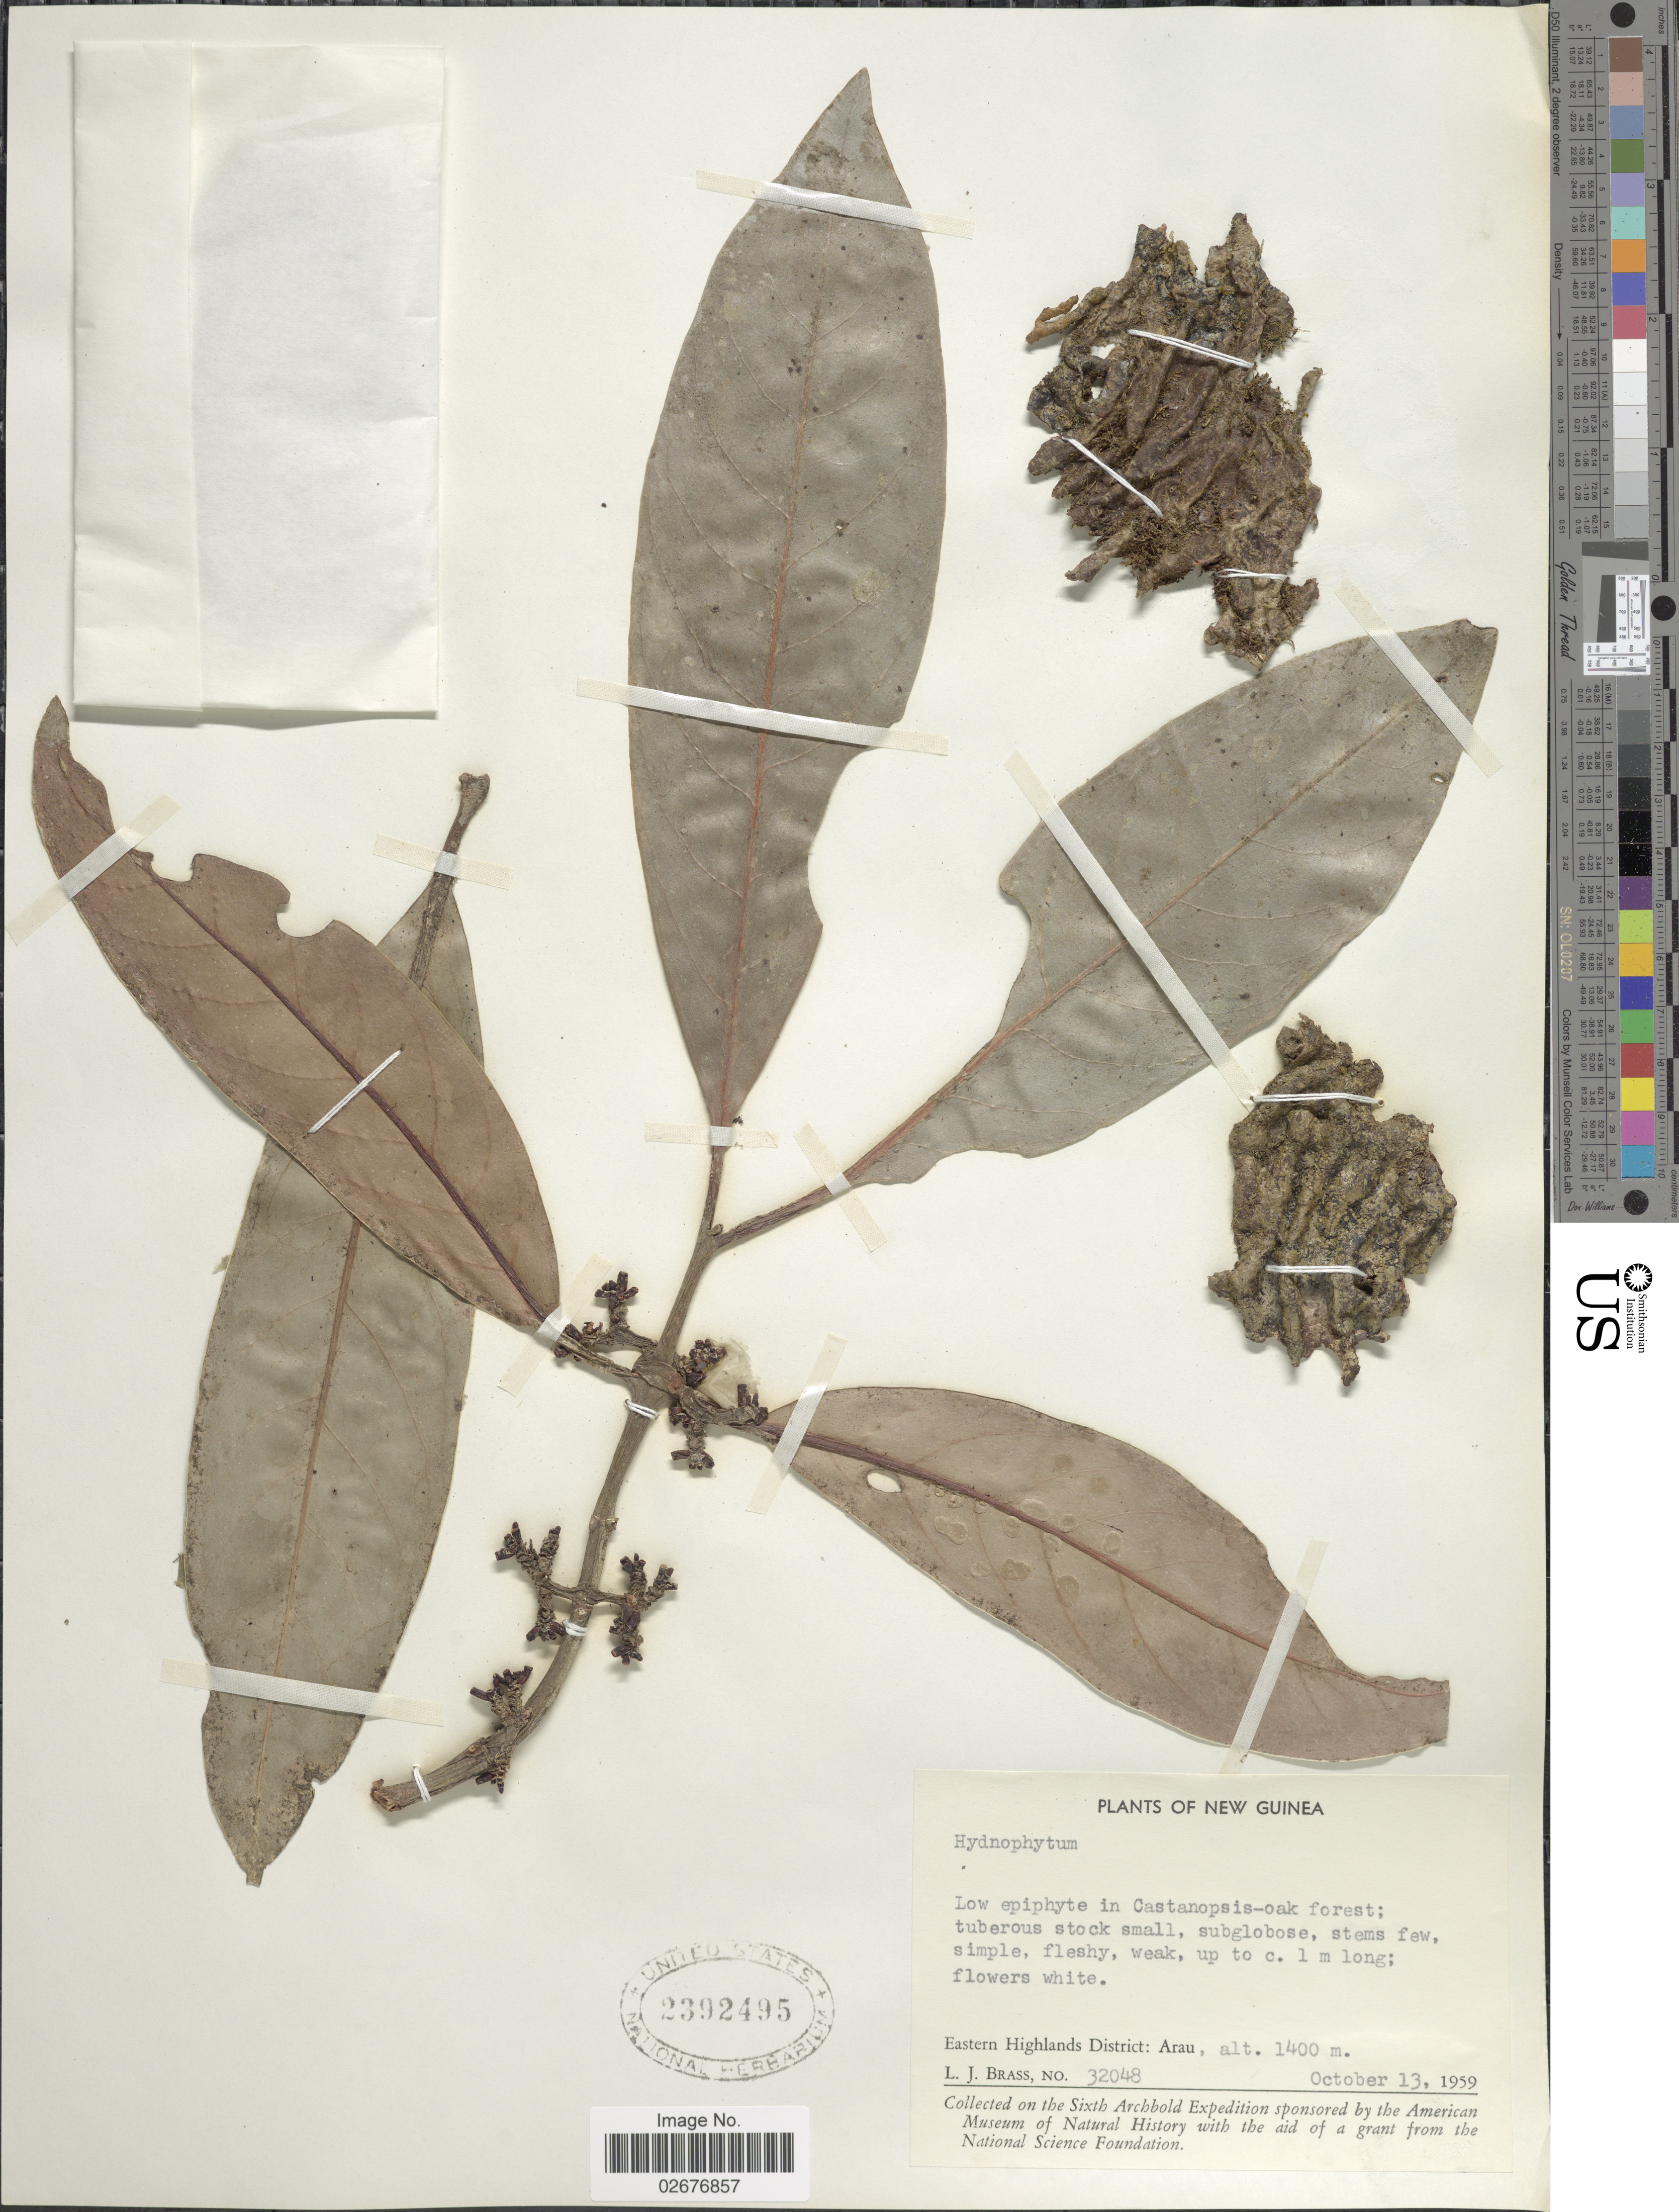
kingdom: Plantae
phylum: Tracheophyta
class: Magnoliopsida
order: Gentianales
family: Rubiaceae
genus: Hydnophytum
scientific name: Hydnophytum sp.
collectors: L. J. Brass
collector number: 32048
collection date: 1959-10-13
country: Papua New Guinea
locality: New Guinea, Eastern Highlands District: Arau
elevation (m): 1400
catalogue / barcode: US 2392495